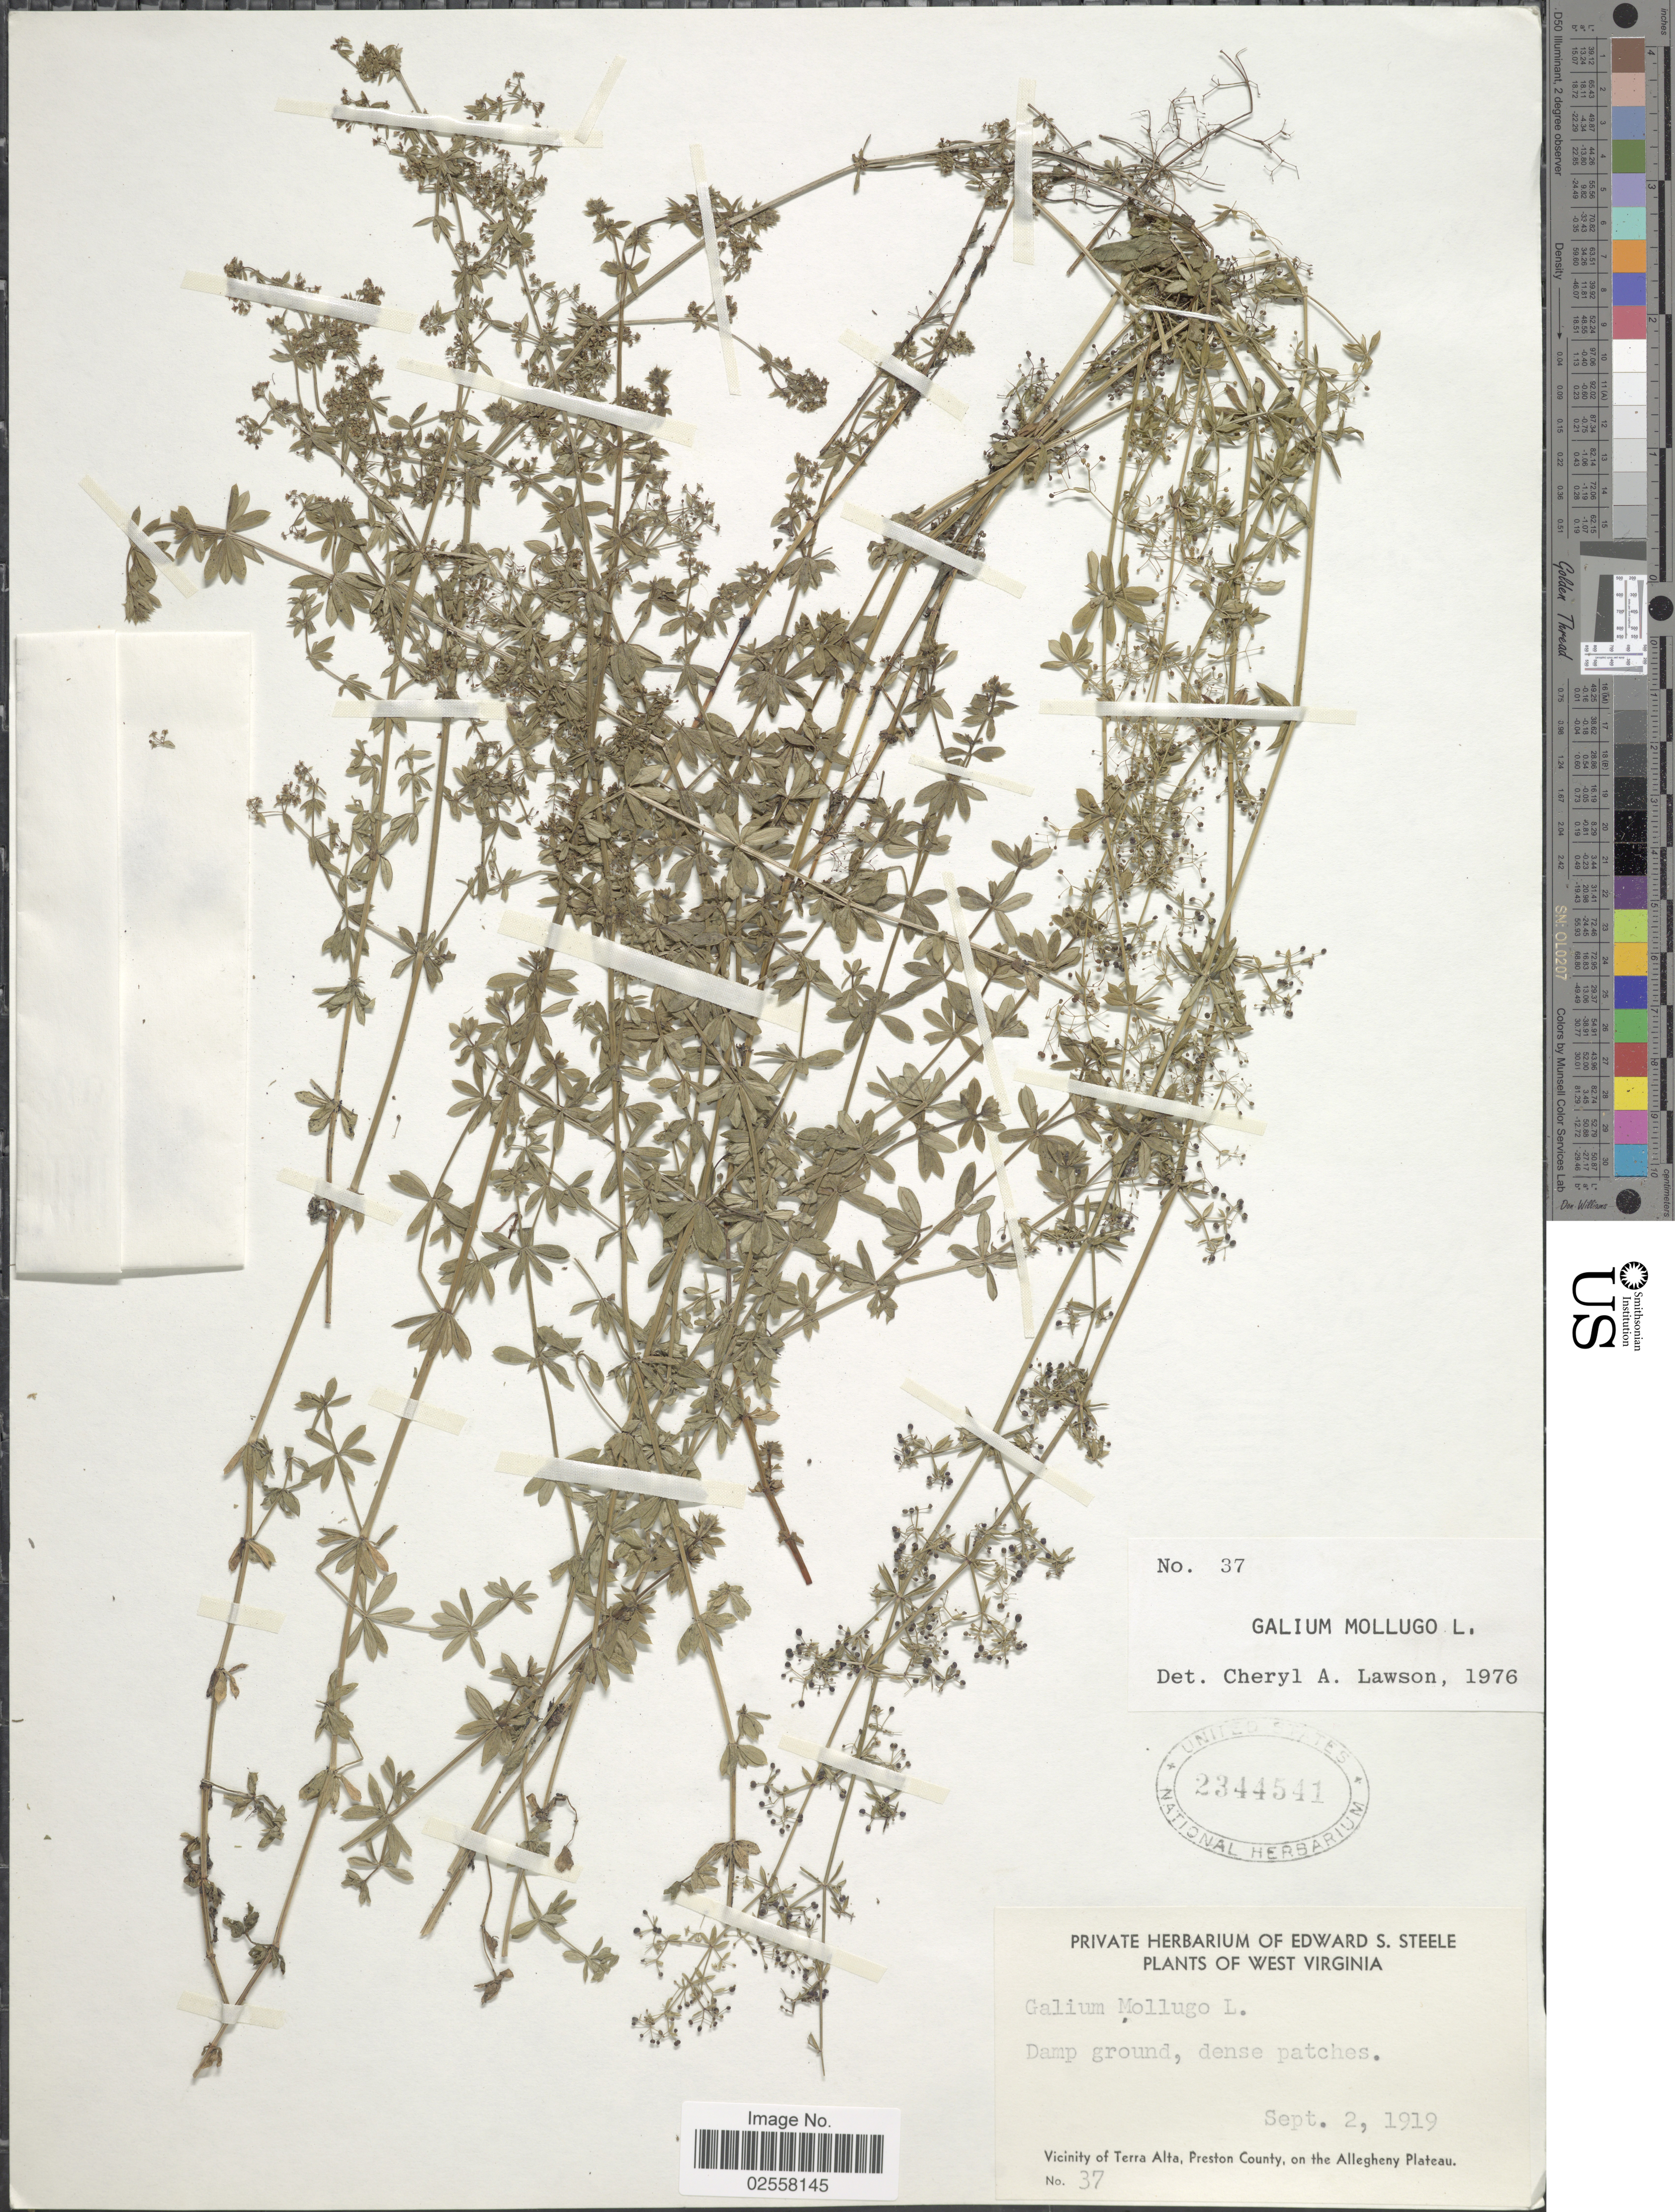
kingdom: Plantae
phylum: Tracheophyta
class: Magnoliopsida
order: Gentianales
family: Rubiaceae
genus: Galium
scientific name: Galium mollugo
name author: L.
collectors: ex herb. Edward S. Steele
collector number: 37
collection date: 1919-09-02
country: United States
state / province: West Virginia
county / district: Preston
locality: Vicinity of Terra Alta, Preston County, on the Allegheny Plateau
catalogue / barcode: US 2344541